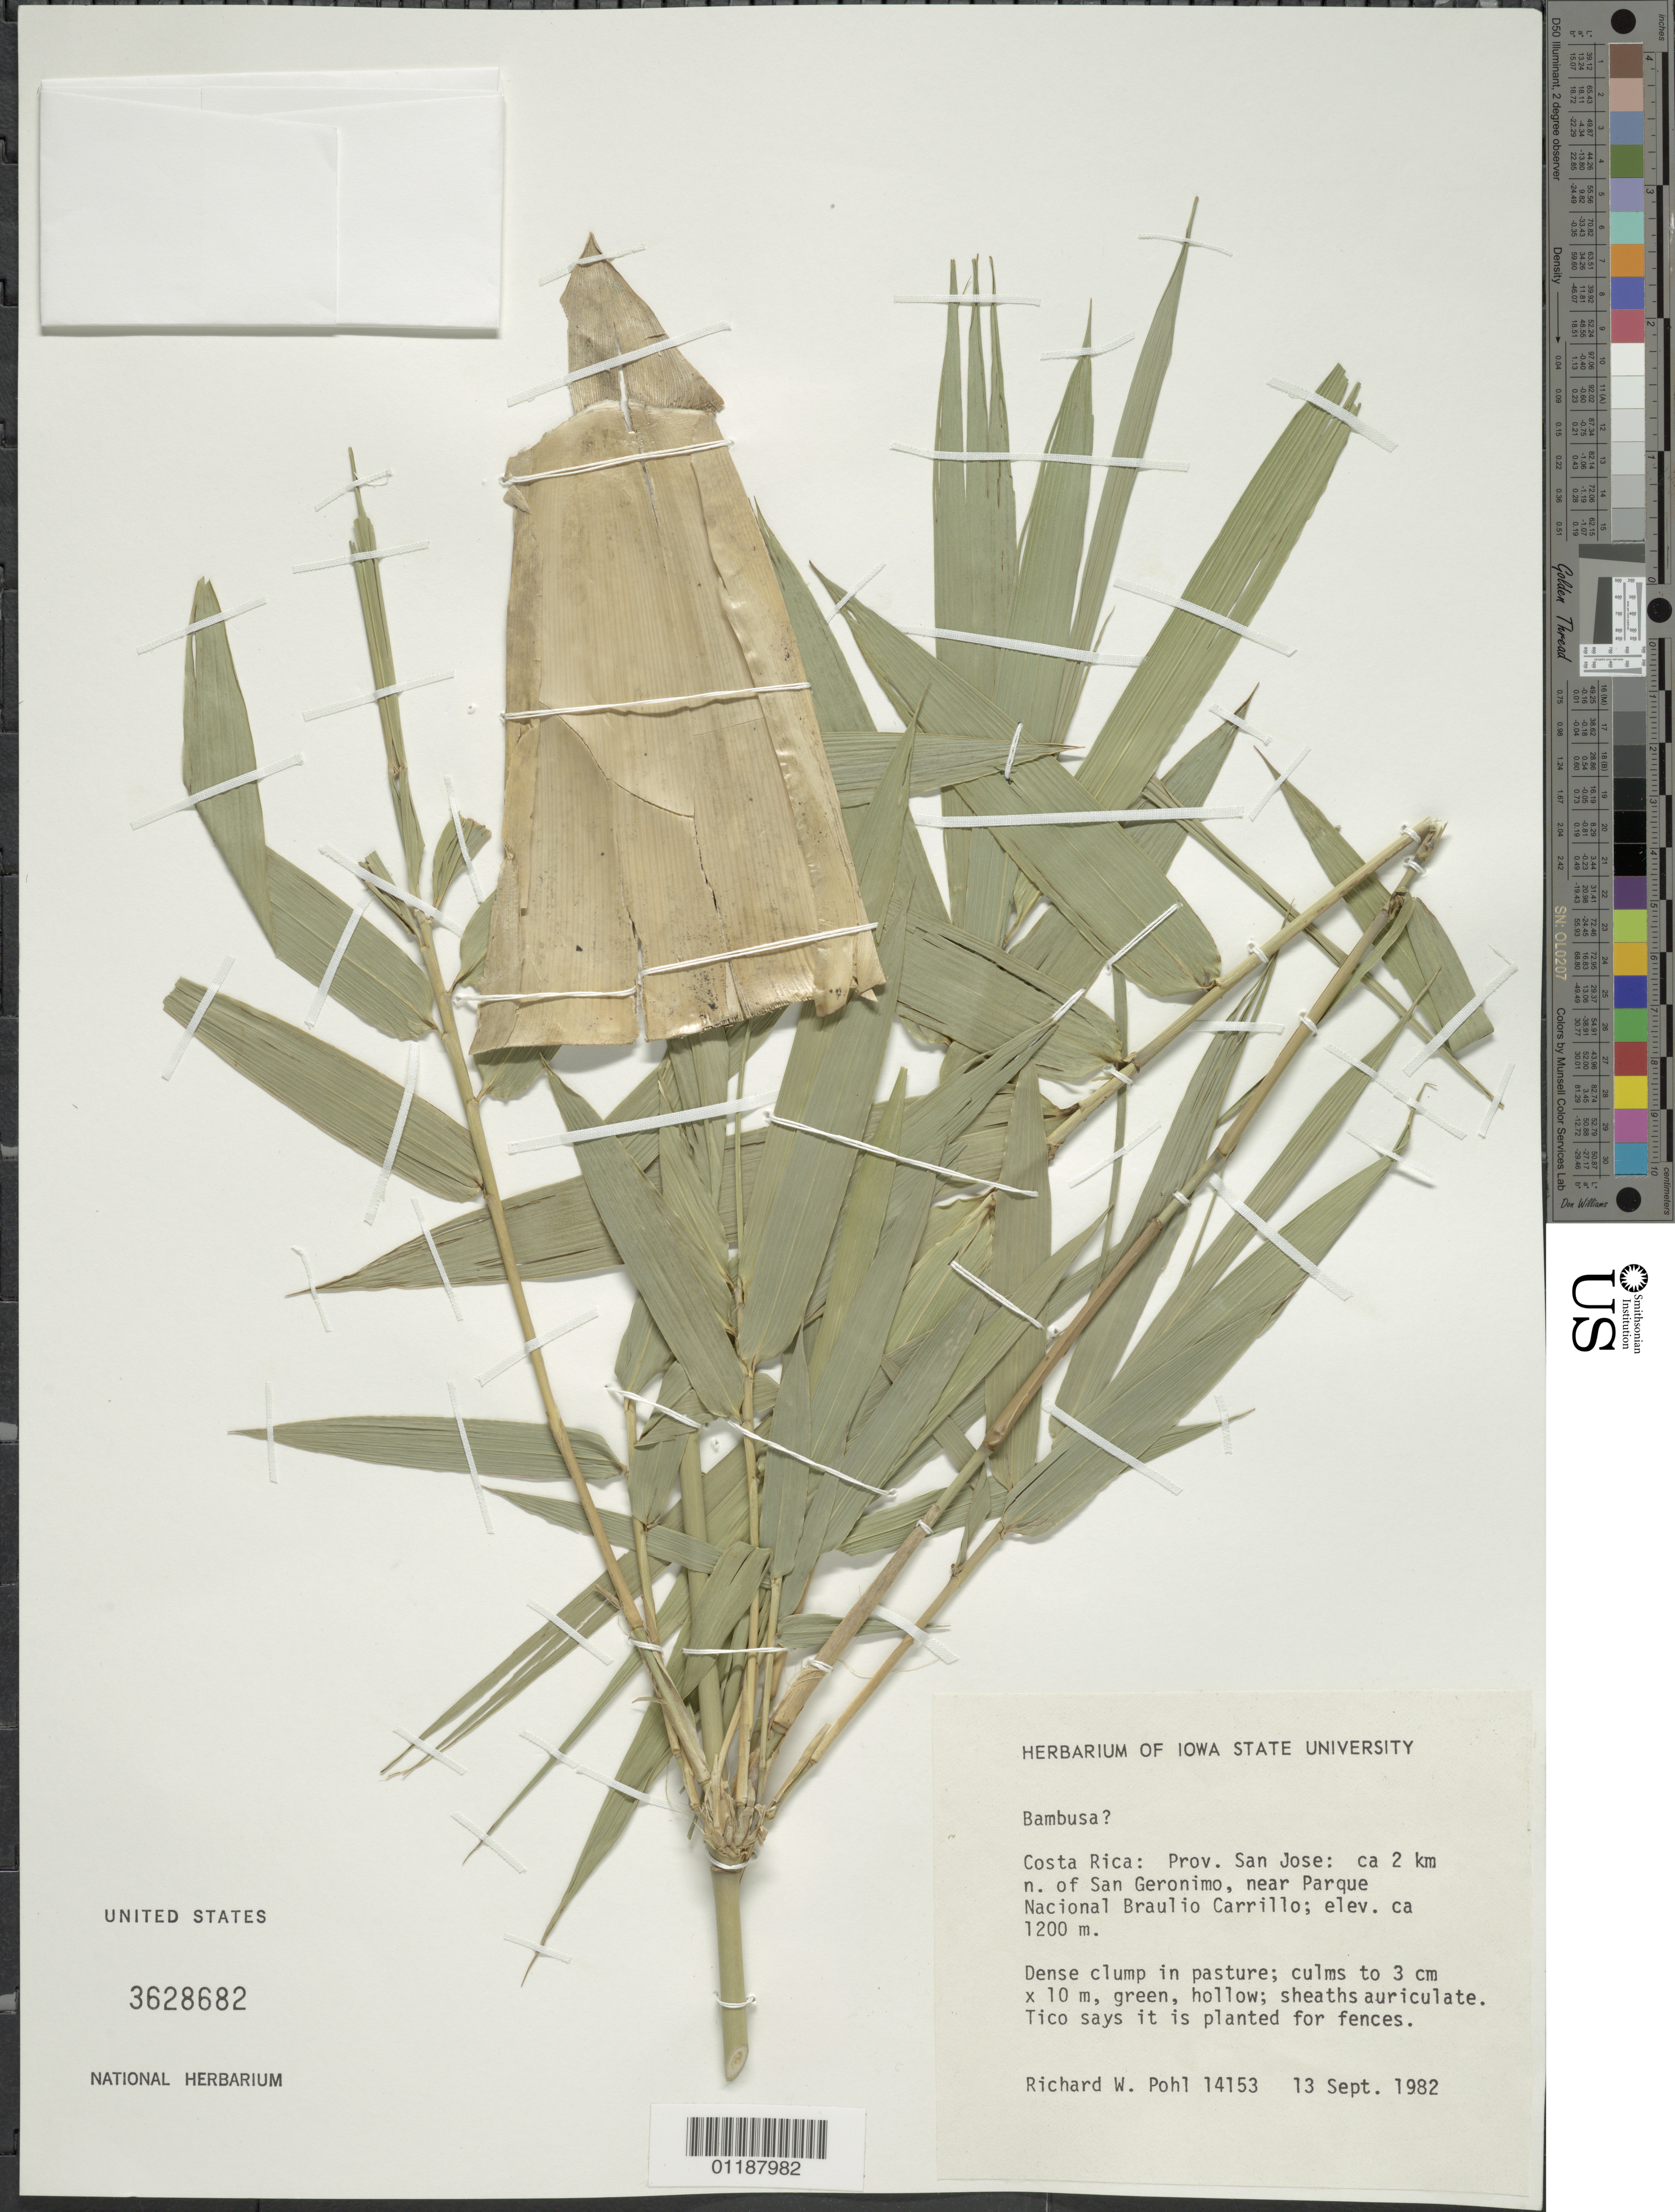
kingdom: Plantae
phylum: Tracheophyta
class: Liliopsida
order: Poales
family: Poaceae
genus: Bambusa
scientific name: Bambusa sp.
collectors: R. W. Pohl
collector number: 14153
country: Costa Rica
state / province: San Jose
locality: N of San Geronimo, near Parque Nacional Braulio Carrillo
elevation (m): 1200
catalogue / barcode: US 3628682